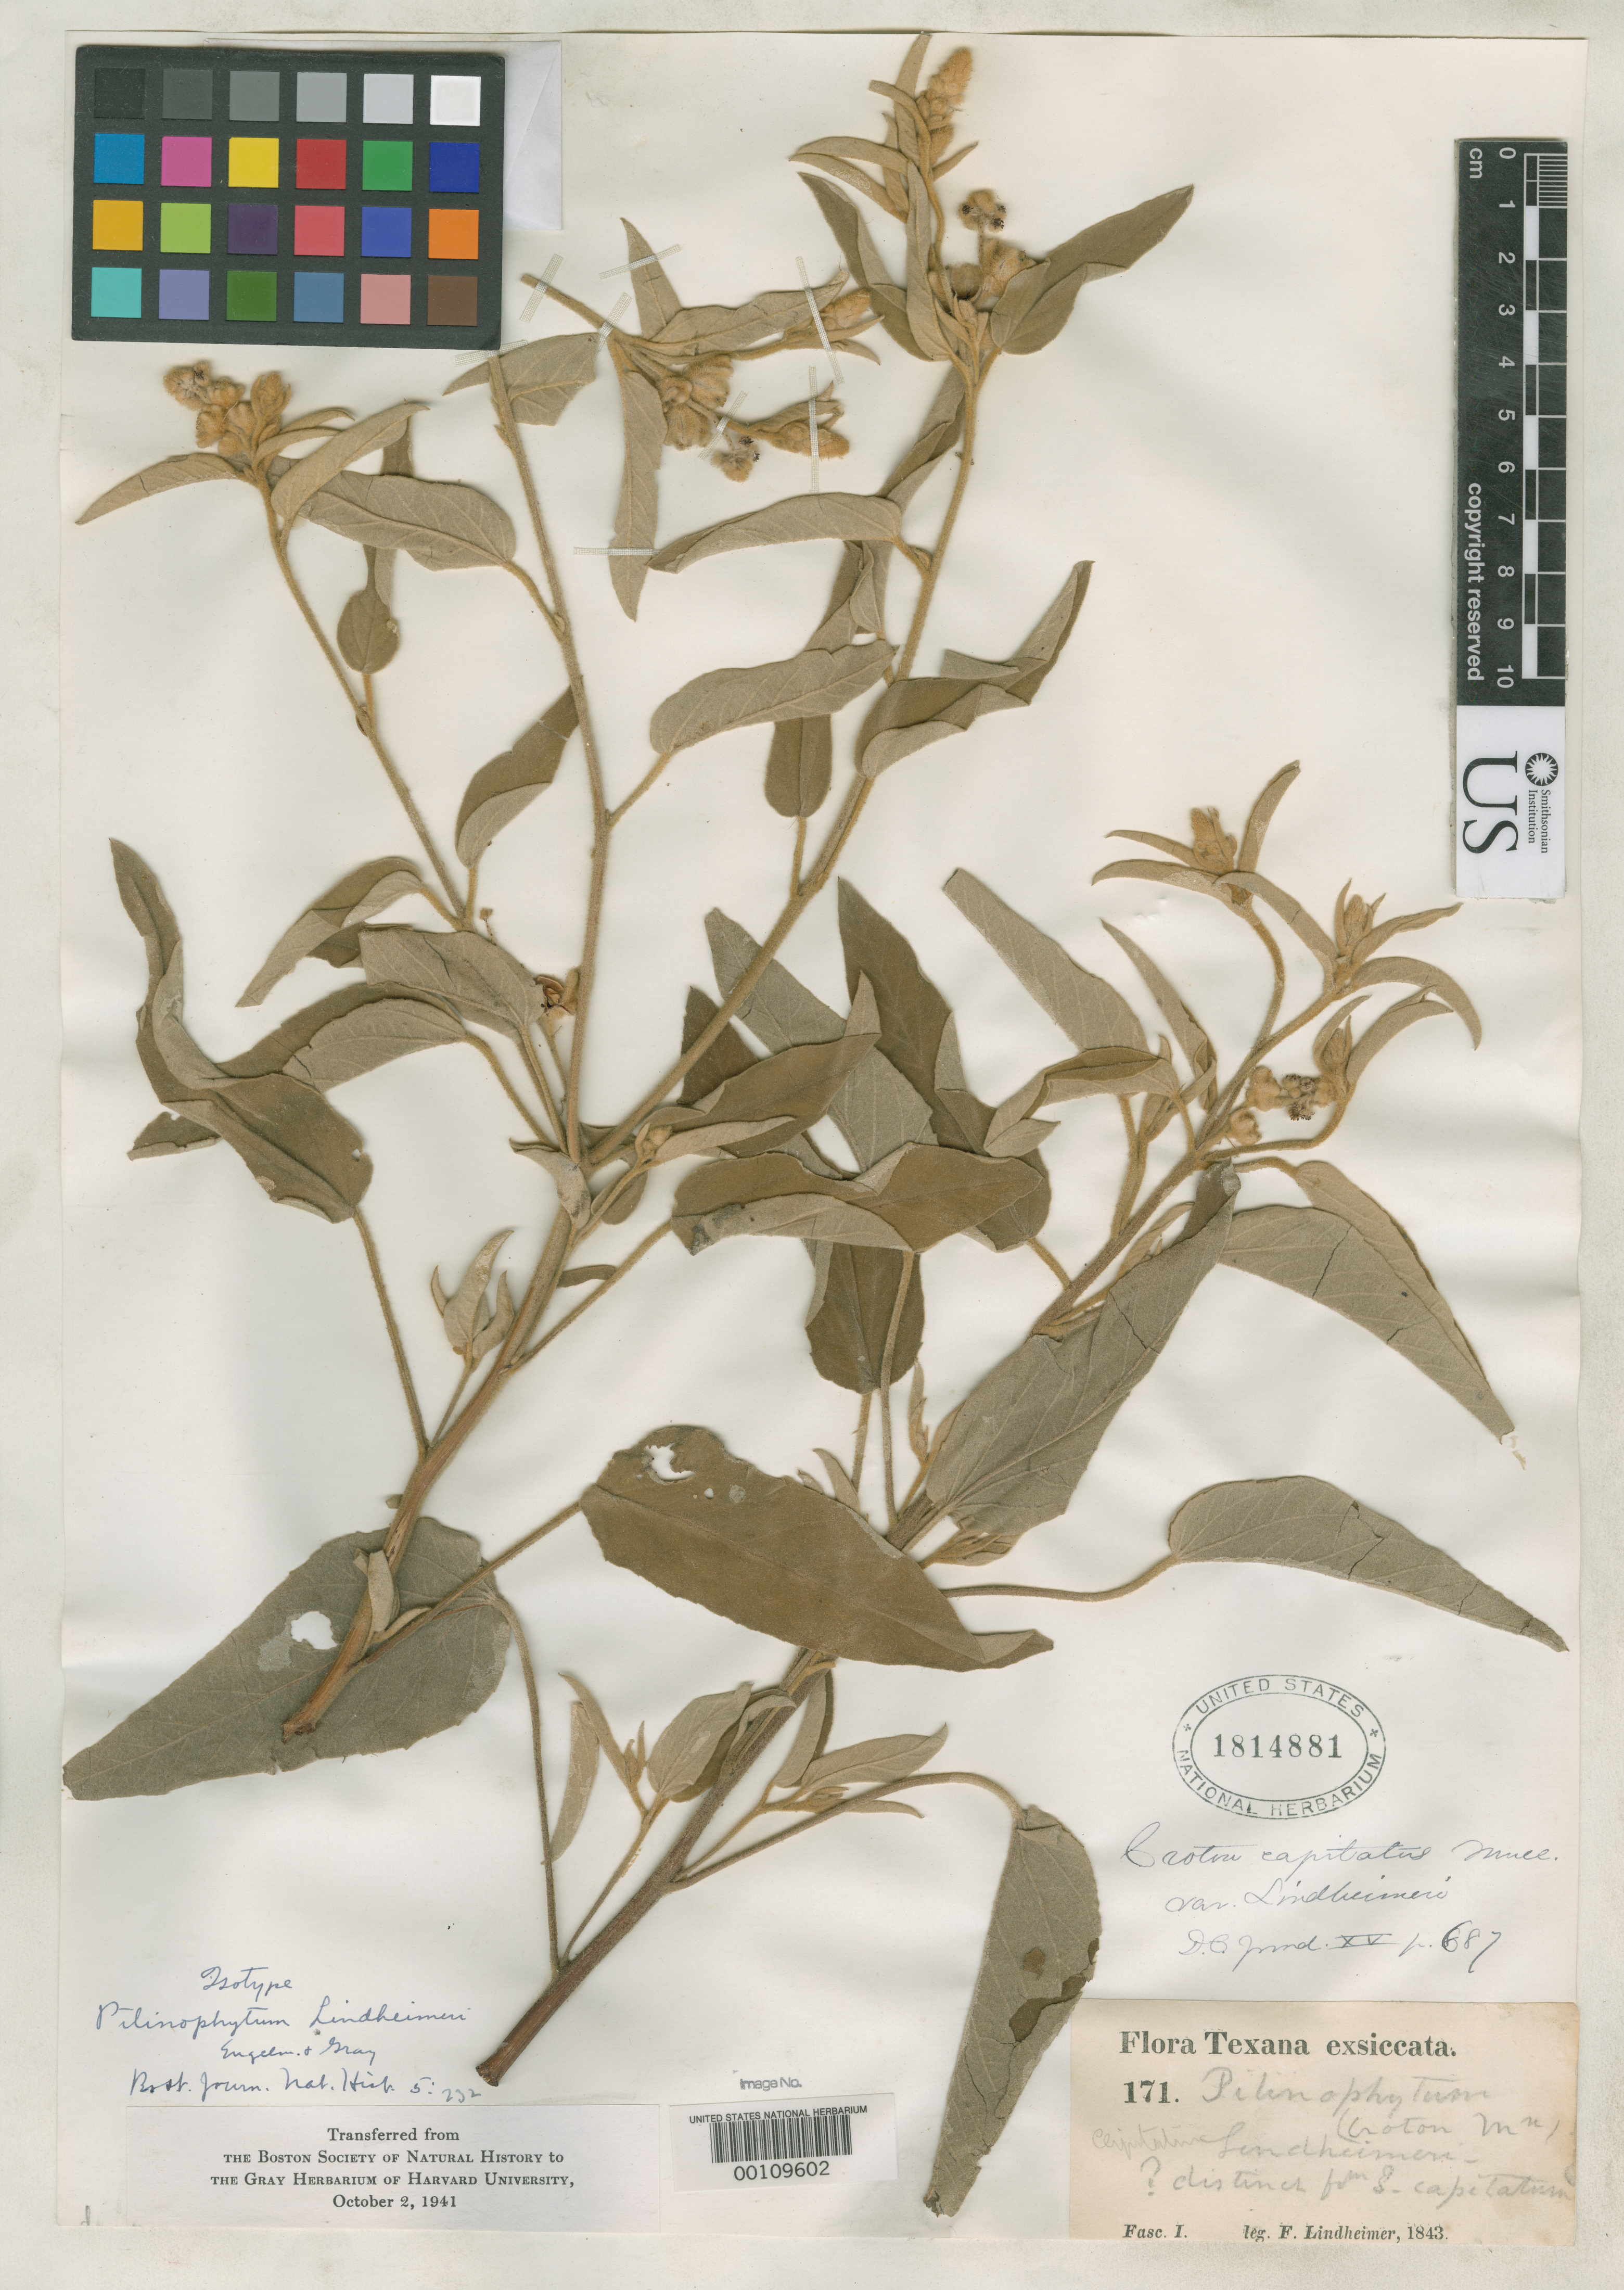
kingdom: Plantae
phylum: Tracheophyta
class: Magnoliopsida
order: Malpighiales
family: Euphorbiaceae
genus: Pilinophytum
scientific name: Pilinophytum lindheimeri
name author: Engelm. & A. Gray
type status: Isotype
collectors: F. J. Lindheimer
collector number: I 171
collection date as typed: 1843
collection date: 1843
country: United States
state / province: Texas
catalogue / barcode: US 1814881